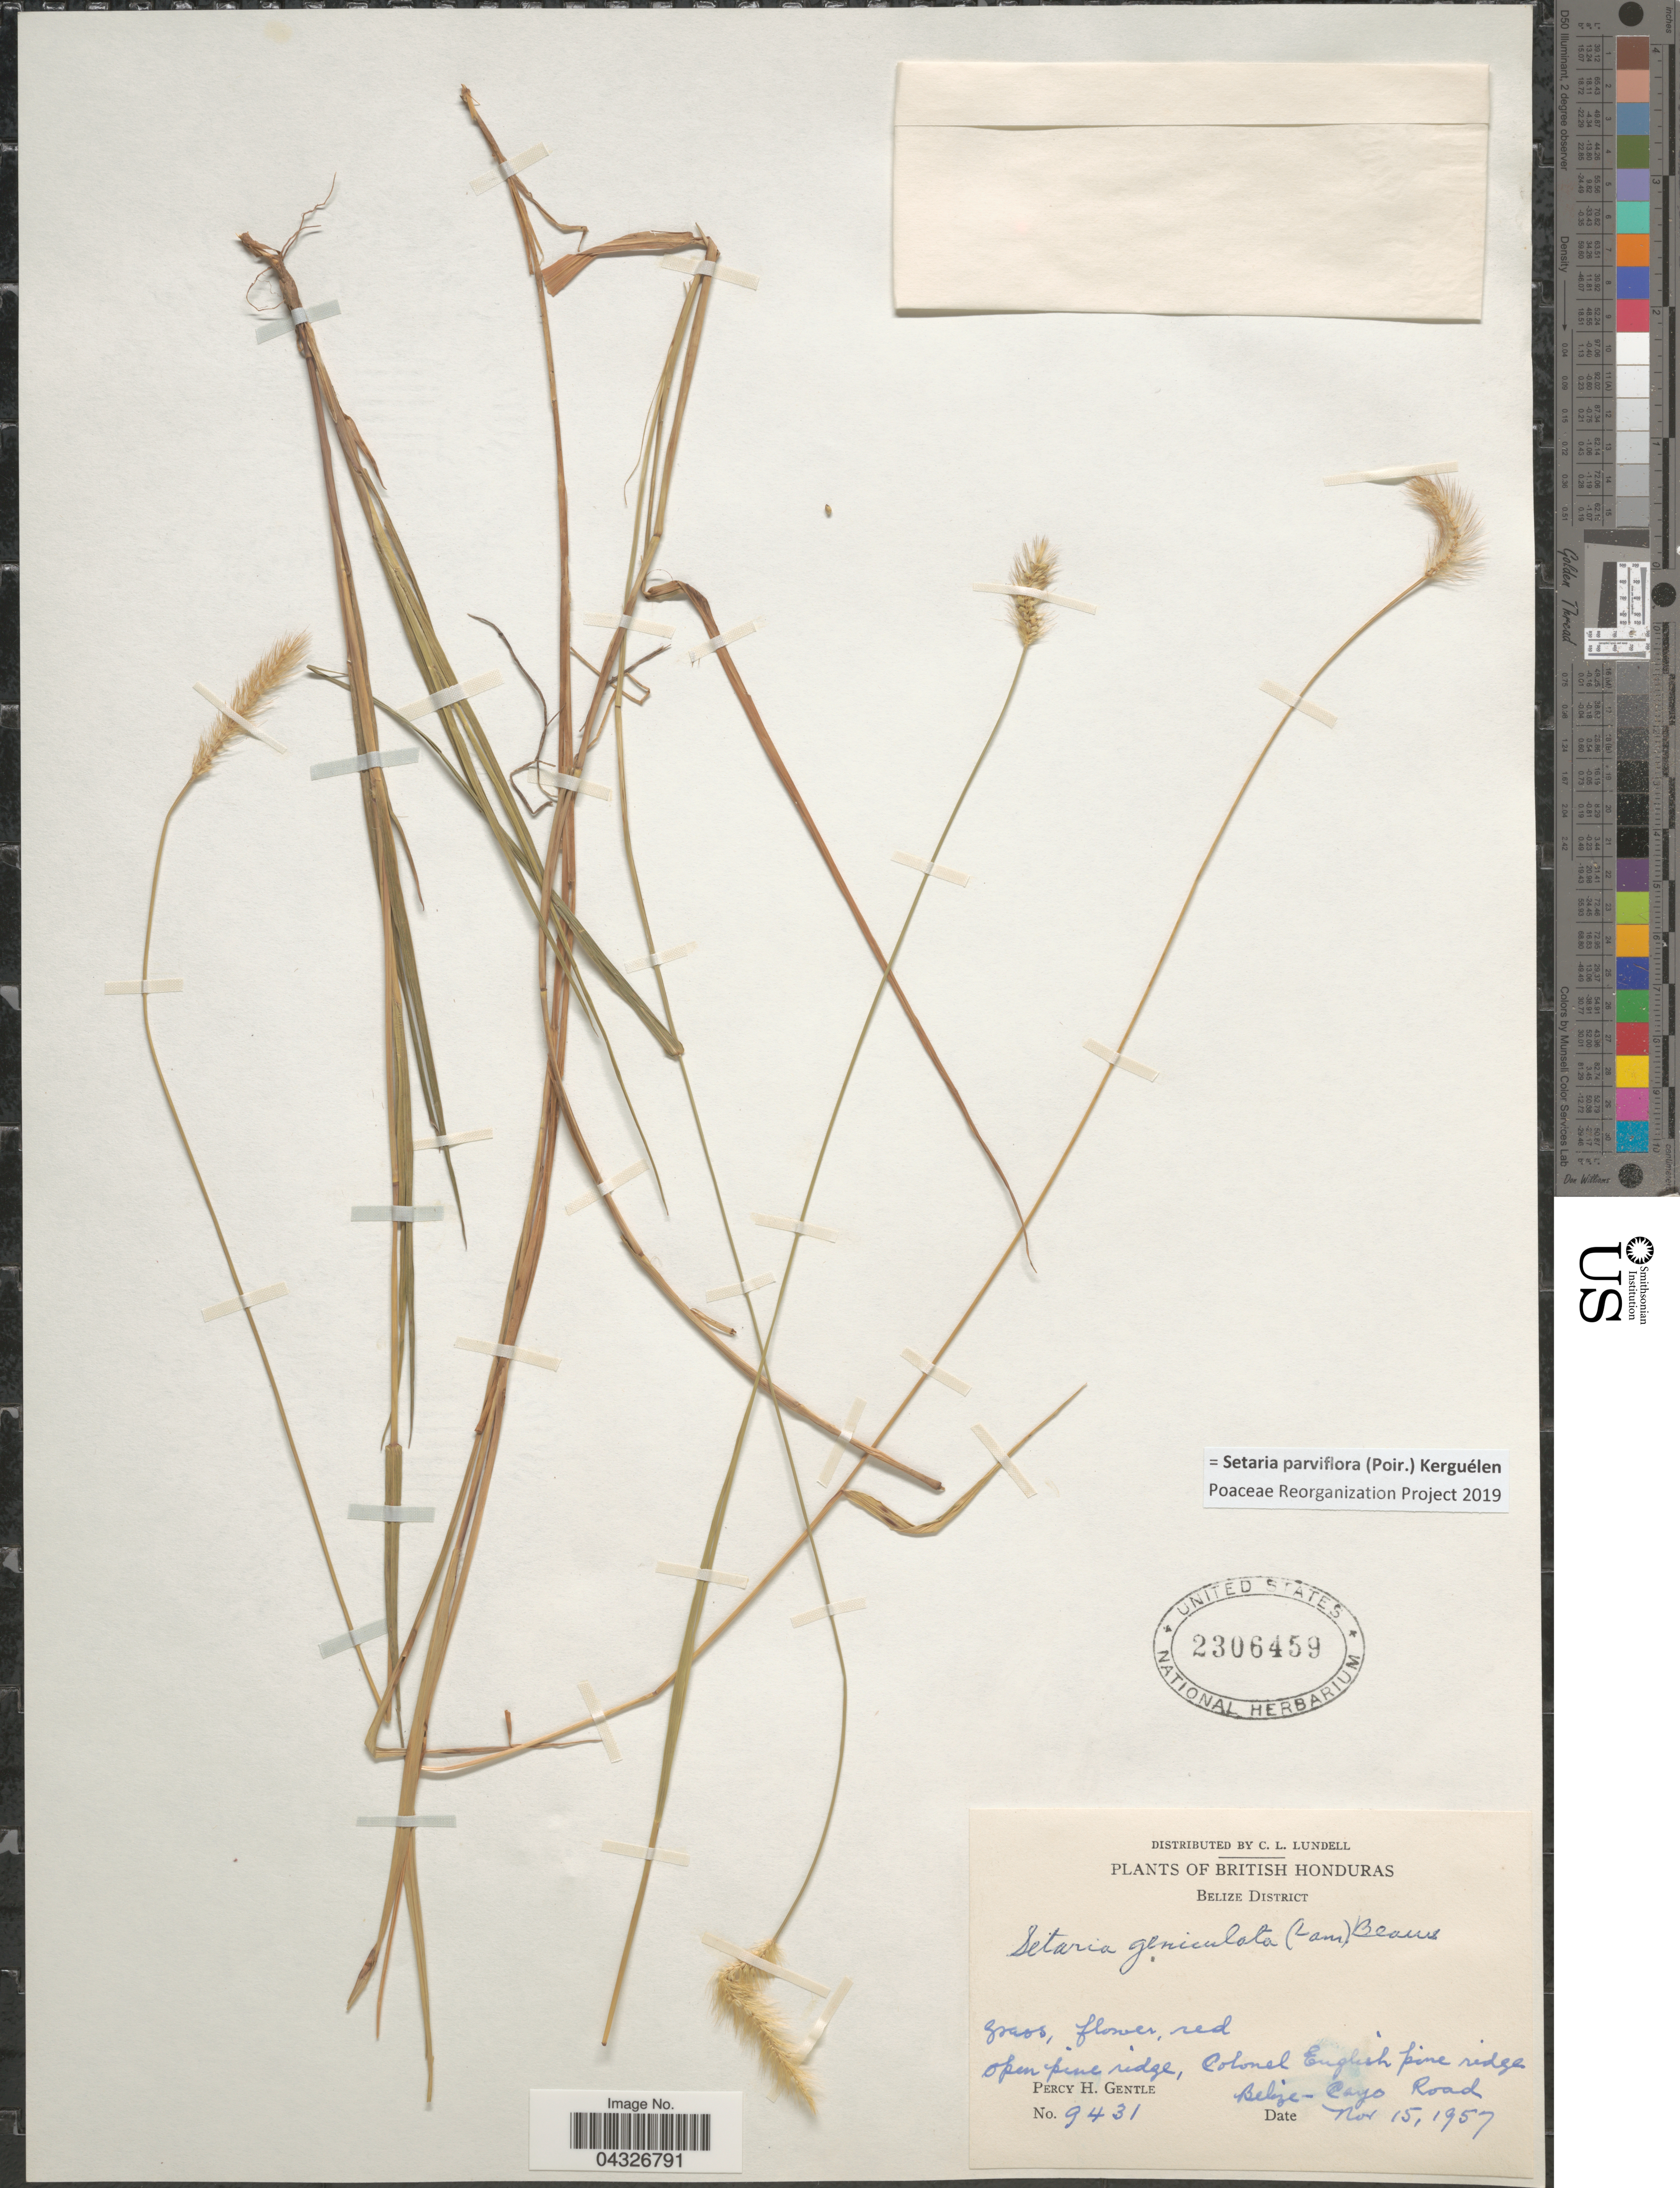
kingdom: Plantae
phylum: Tracheophyta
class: Liliopsida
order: Poales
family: Poaceae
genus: Setaria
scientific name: Setaria parviflora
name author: (Poir.) Kerguélen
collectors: P. H. Gentle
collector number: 9431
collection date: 1957-11-15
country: Belize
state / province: Belize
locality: British Honduras. Belize District. Colonel English pine ridge. Belize-Cayo road.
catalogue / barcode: US 2306459